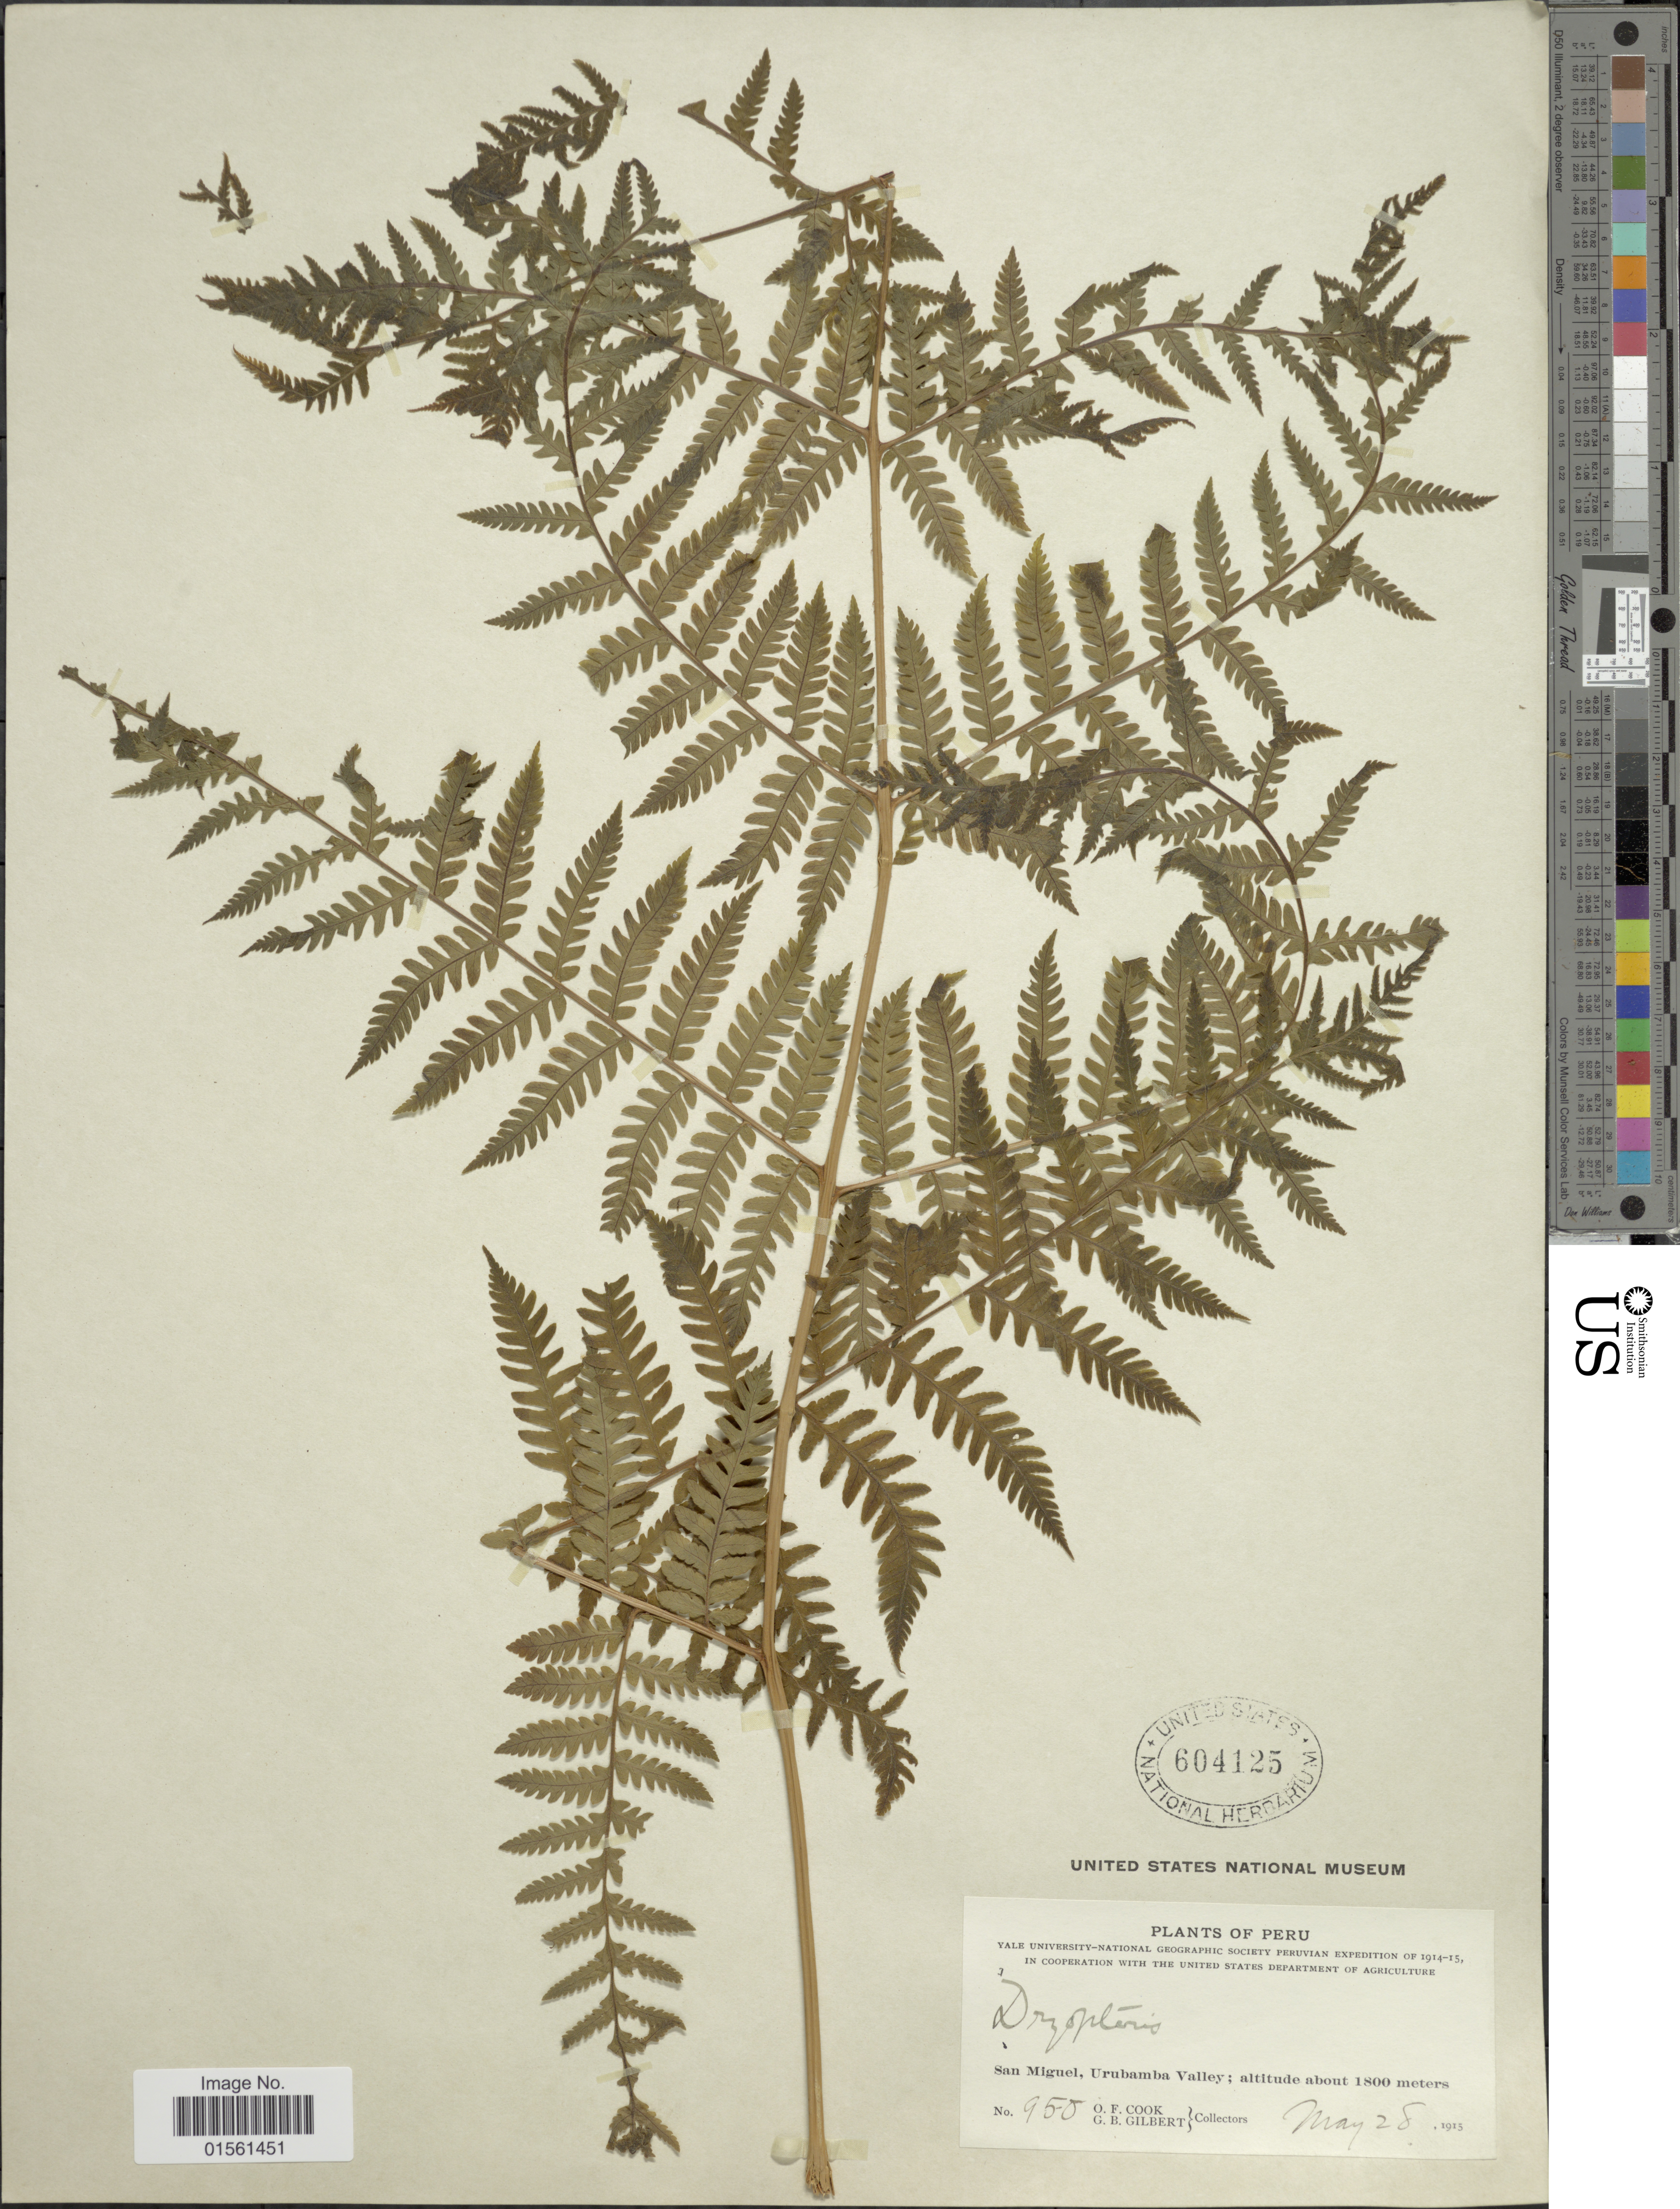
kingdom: Plantae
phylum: Tracheophyta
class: Polypodiopsida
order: Polypodiales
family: Dryopteridaceae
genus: Megalastrum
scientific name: Megalastrum sp.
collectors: O. F. Cook & G. B. Gilbert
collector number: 950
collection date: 1915-05-28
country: Peru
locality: San Miquel, Urubamba Valley.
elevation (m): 1800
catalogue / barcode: US 604125